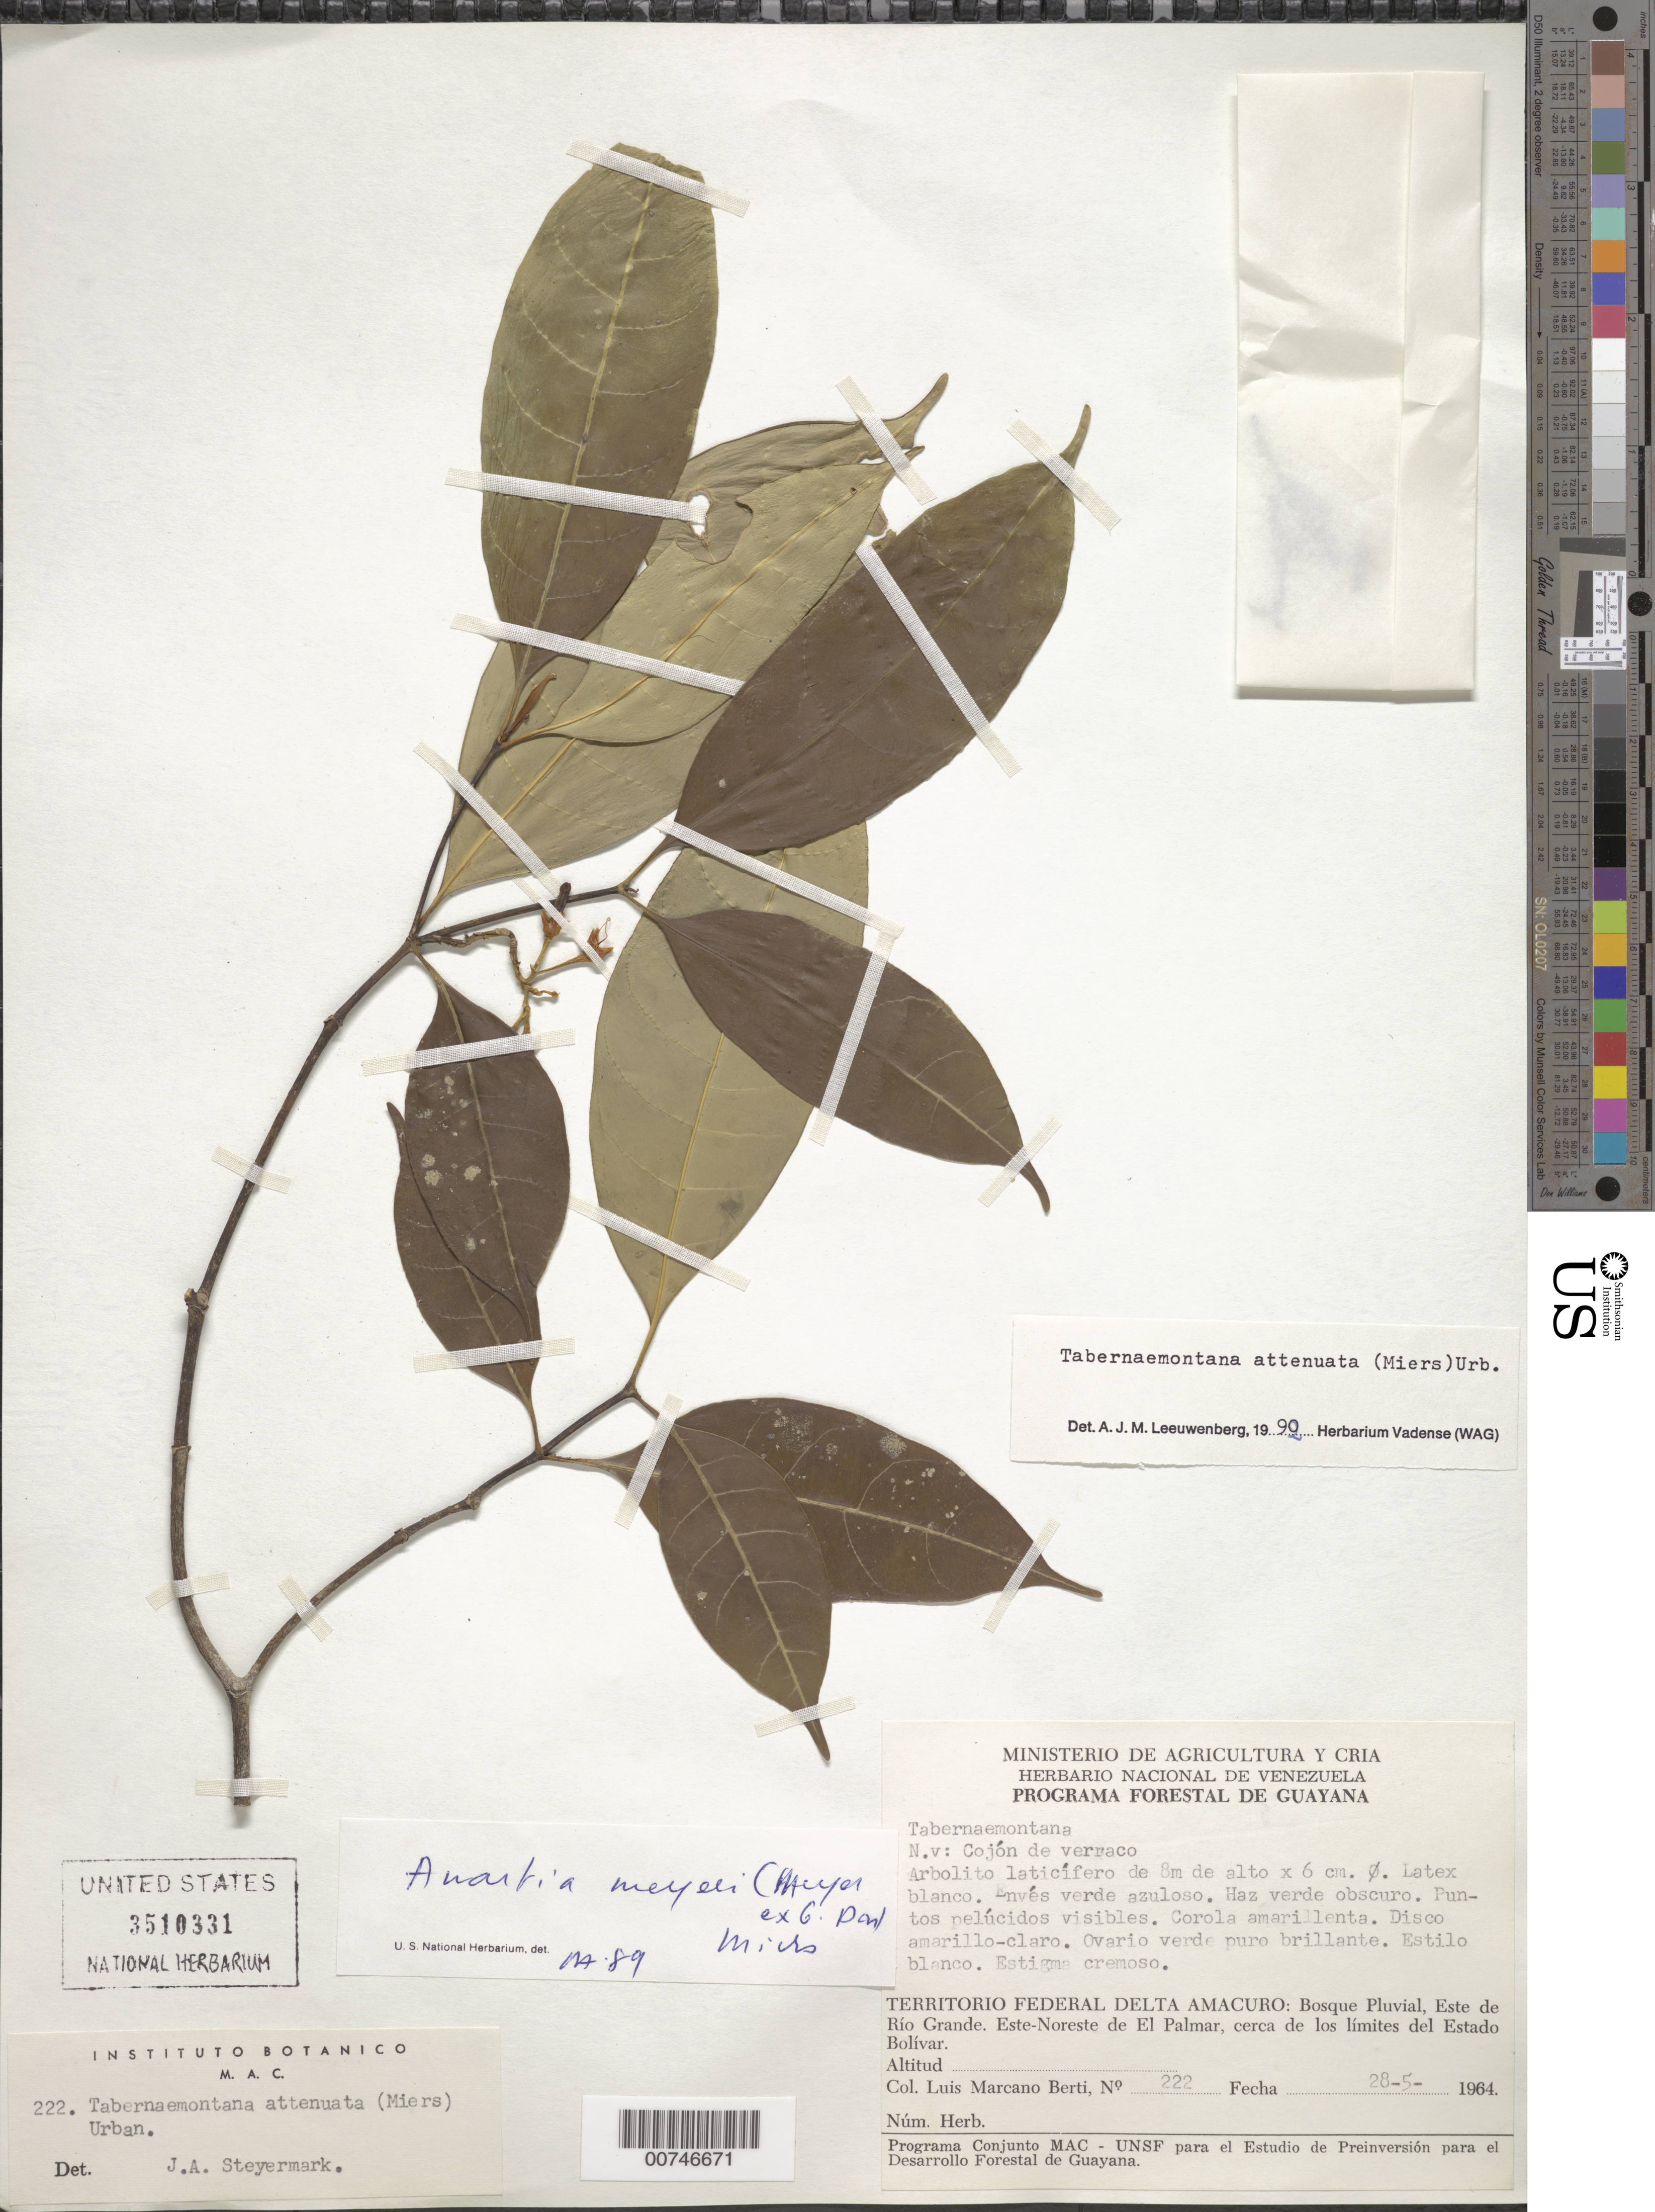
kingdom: Plantae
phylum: Tracheophyta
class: Magnoliopsida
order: Gentianales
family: Apocynaceae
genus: Tabernaemontana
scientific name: Tabernaemontana attenuata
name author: (Miers) Urb.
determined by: Steyermark, Julian A., (VEN)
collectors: L. Marcano-Berti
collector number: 222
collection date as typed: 28-May-64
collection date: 1964-05-28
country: Venezuela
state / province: Delta Amacuro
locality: Este de Río Grande, ENE de El Palmar, cerca de los limites del Estado Bolívar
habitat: Bosque pluvial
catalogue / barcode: US 3510331